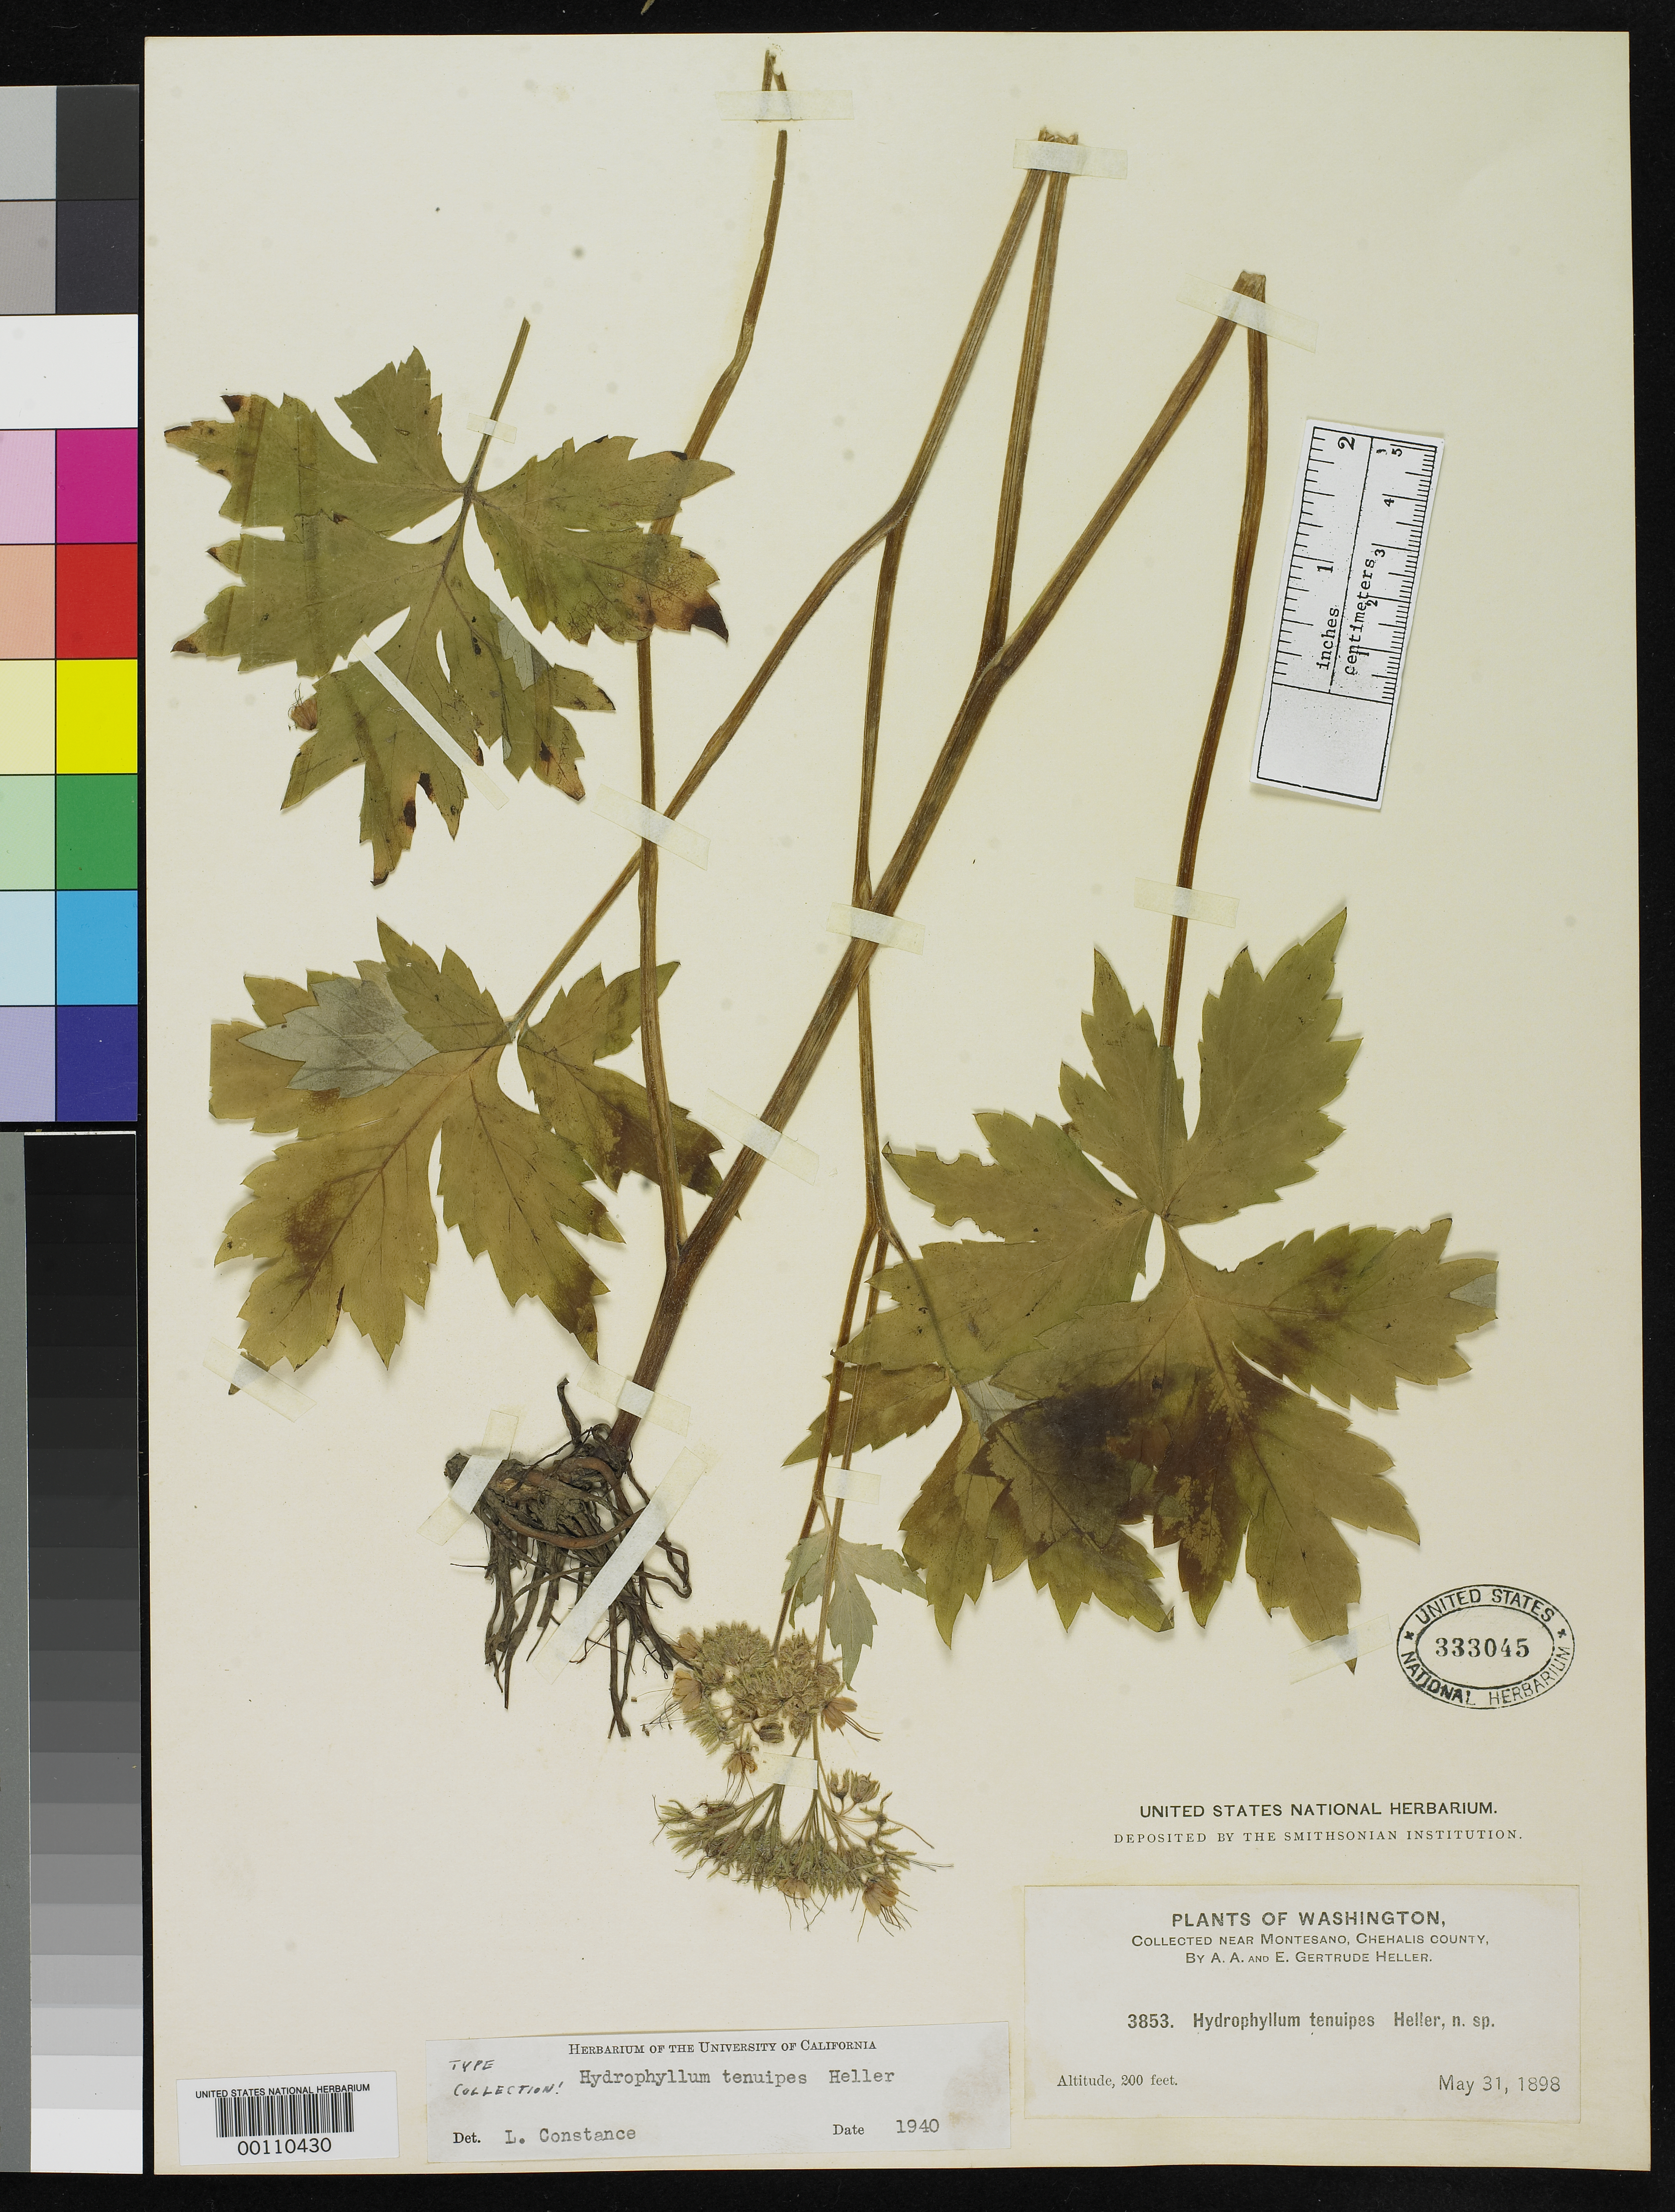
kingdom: Plantae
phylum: Tracheophyta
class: Magnoliopsida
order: Boraginales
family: Hydrophyllaceae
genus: Hydrophyllum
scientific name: Hydrophyllum tenuipes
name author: A. Heller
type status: Type Collection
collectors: A. A. Heller & E. G. Heller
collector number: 3853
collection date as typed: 31 May 1898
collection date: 1898-05-31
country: United States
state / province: Washington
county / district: Grays Harbor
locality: Montesano, Chehalis.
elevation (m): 61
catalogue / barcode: US 333045